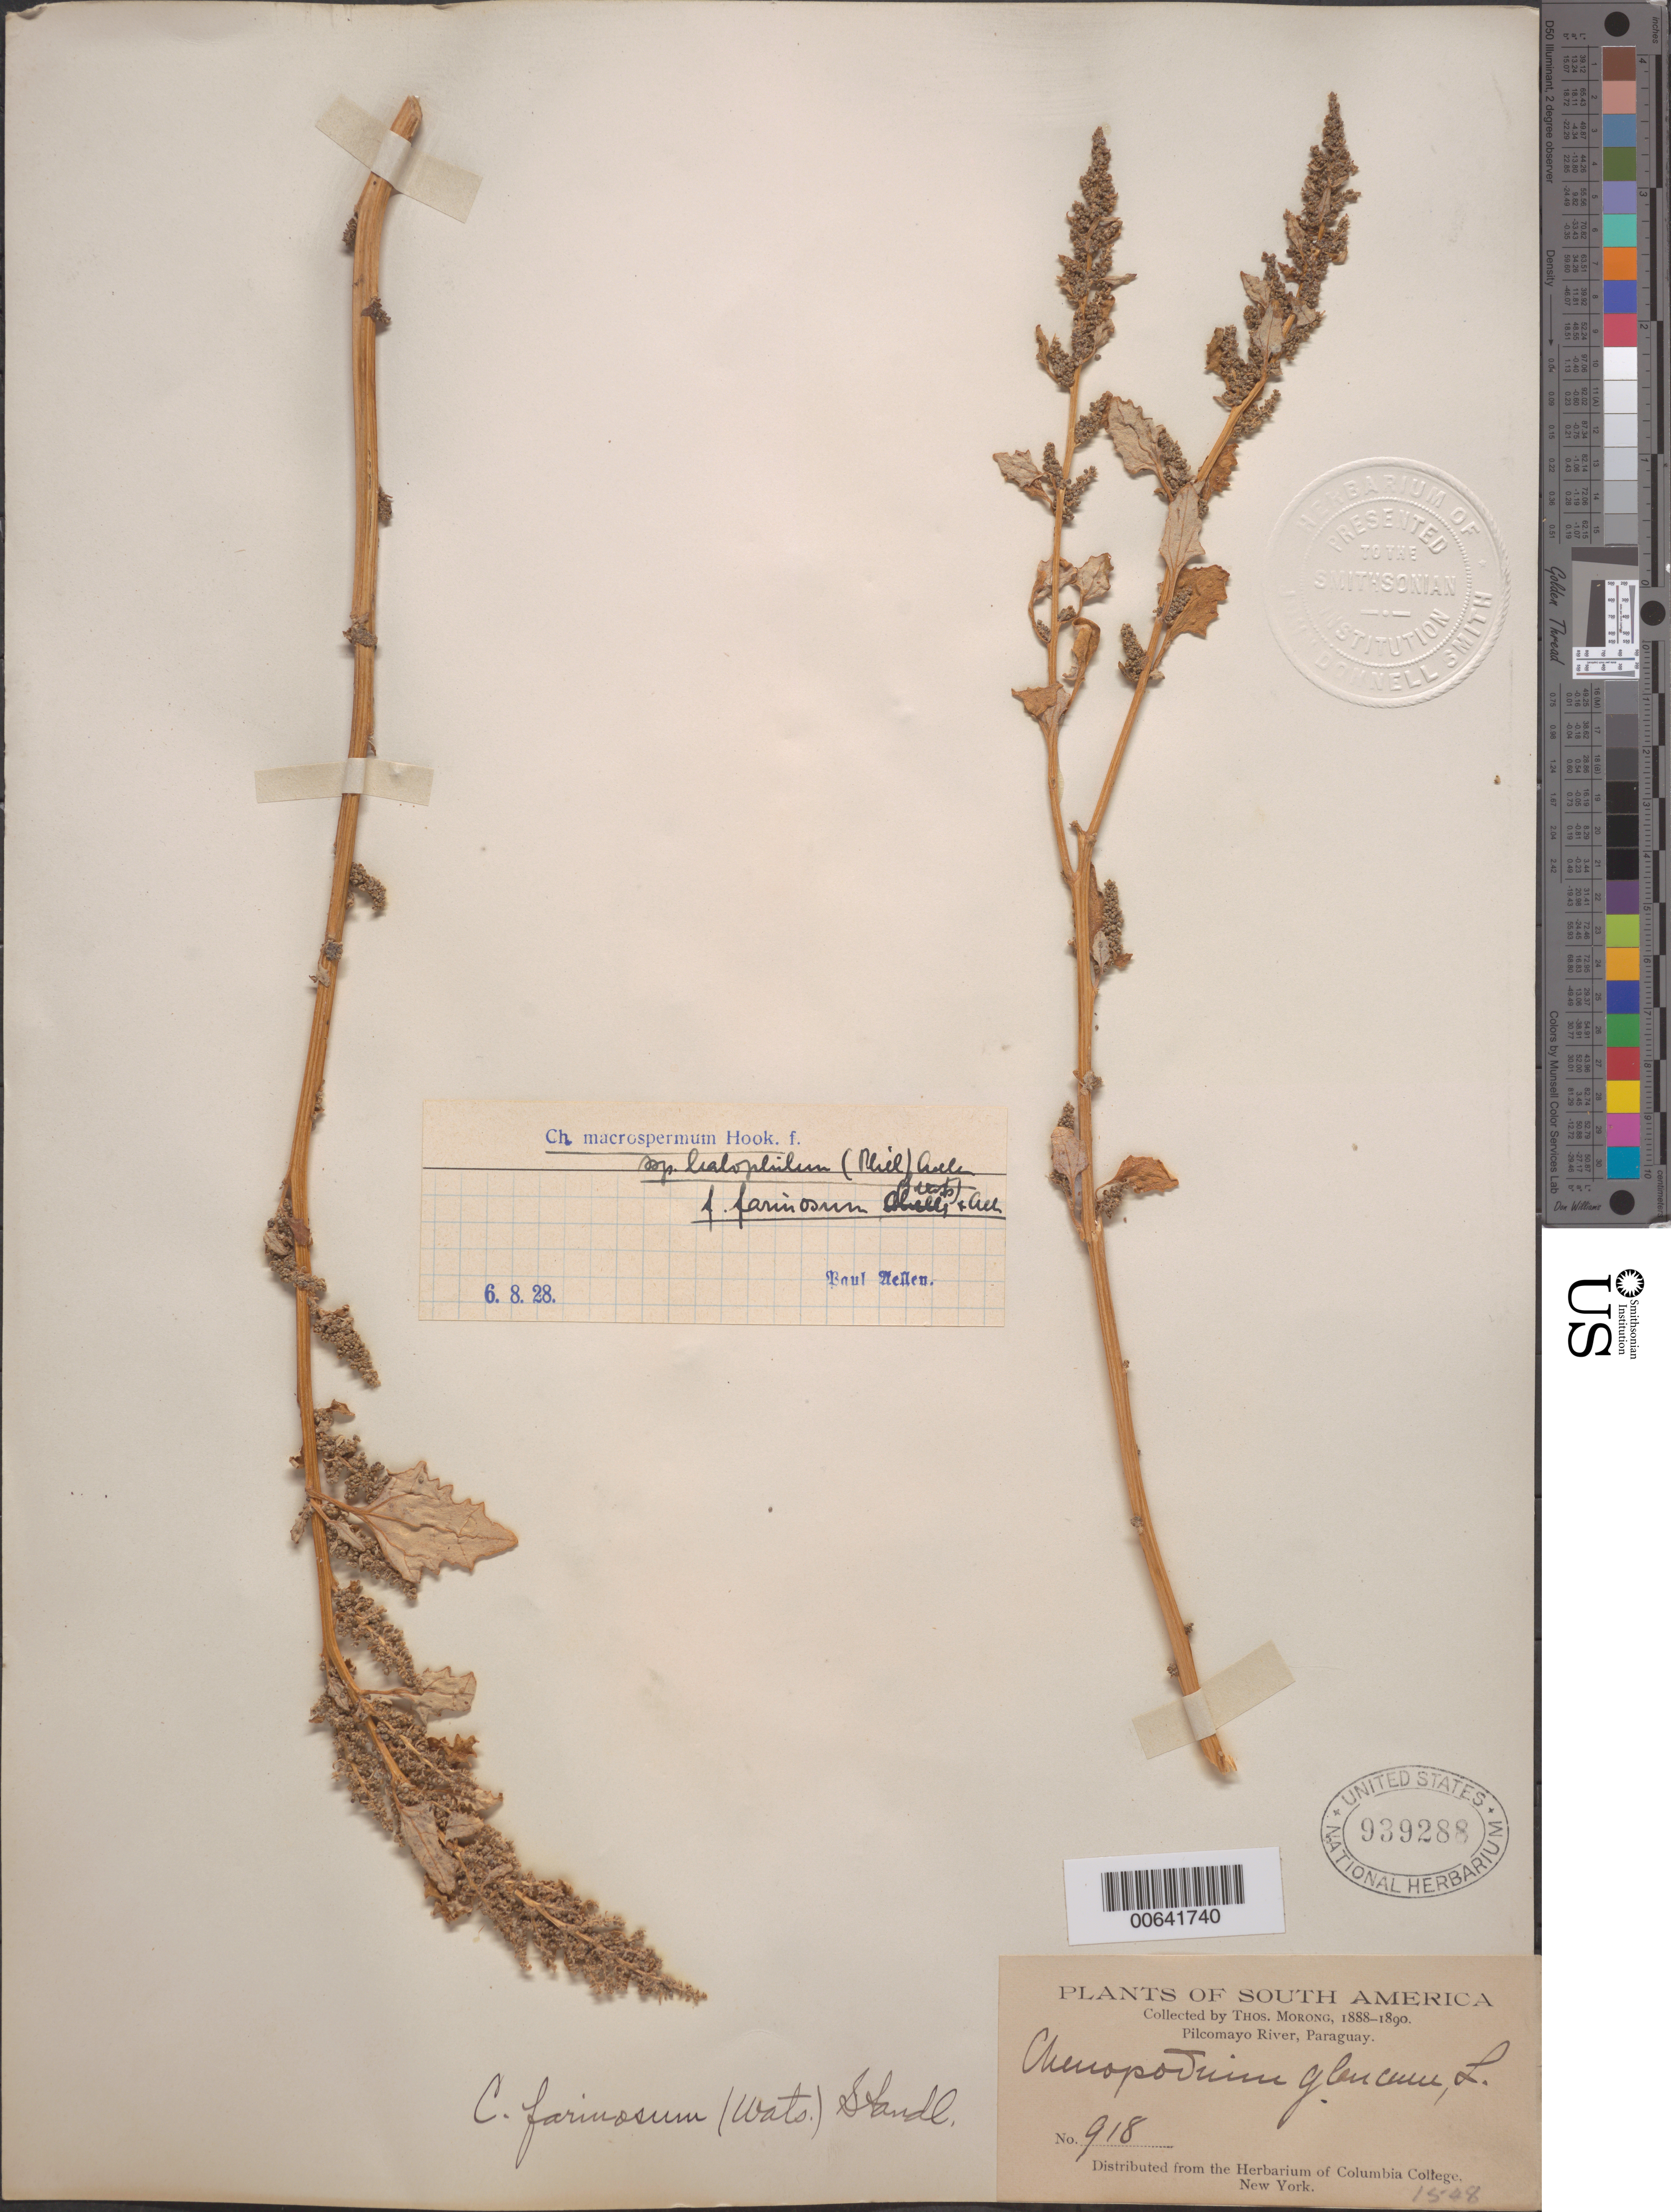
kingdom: Plantae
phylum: Tracheophyta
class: Magnoliopsida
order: Caryophyllales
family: Amaranthaceae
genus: Chenopodium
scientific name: Chenopodium macrospermum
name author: Hook. f.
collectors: ex herb. T. Morong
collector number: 918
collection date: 1888/1890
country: Paraguay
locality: Pilcomayo River.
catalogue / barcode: US 939288